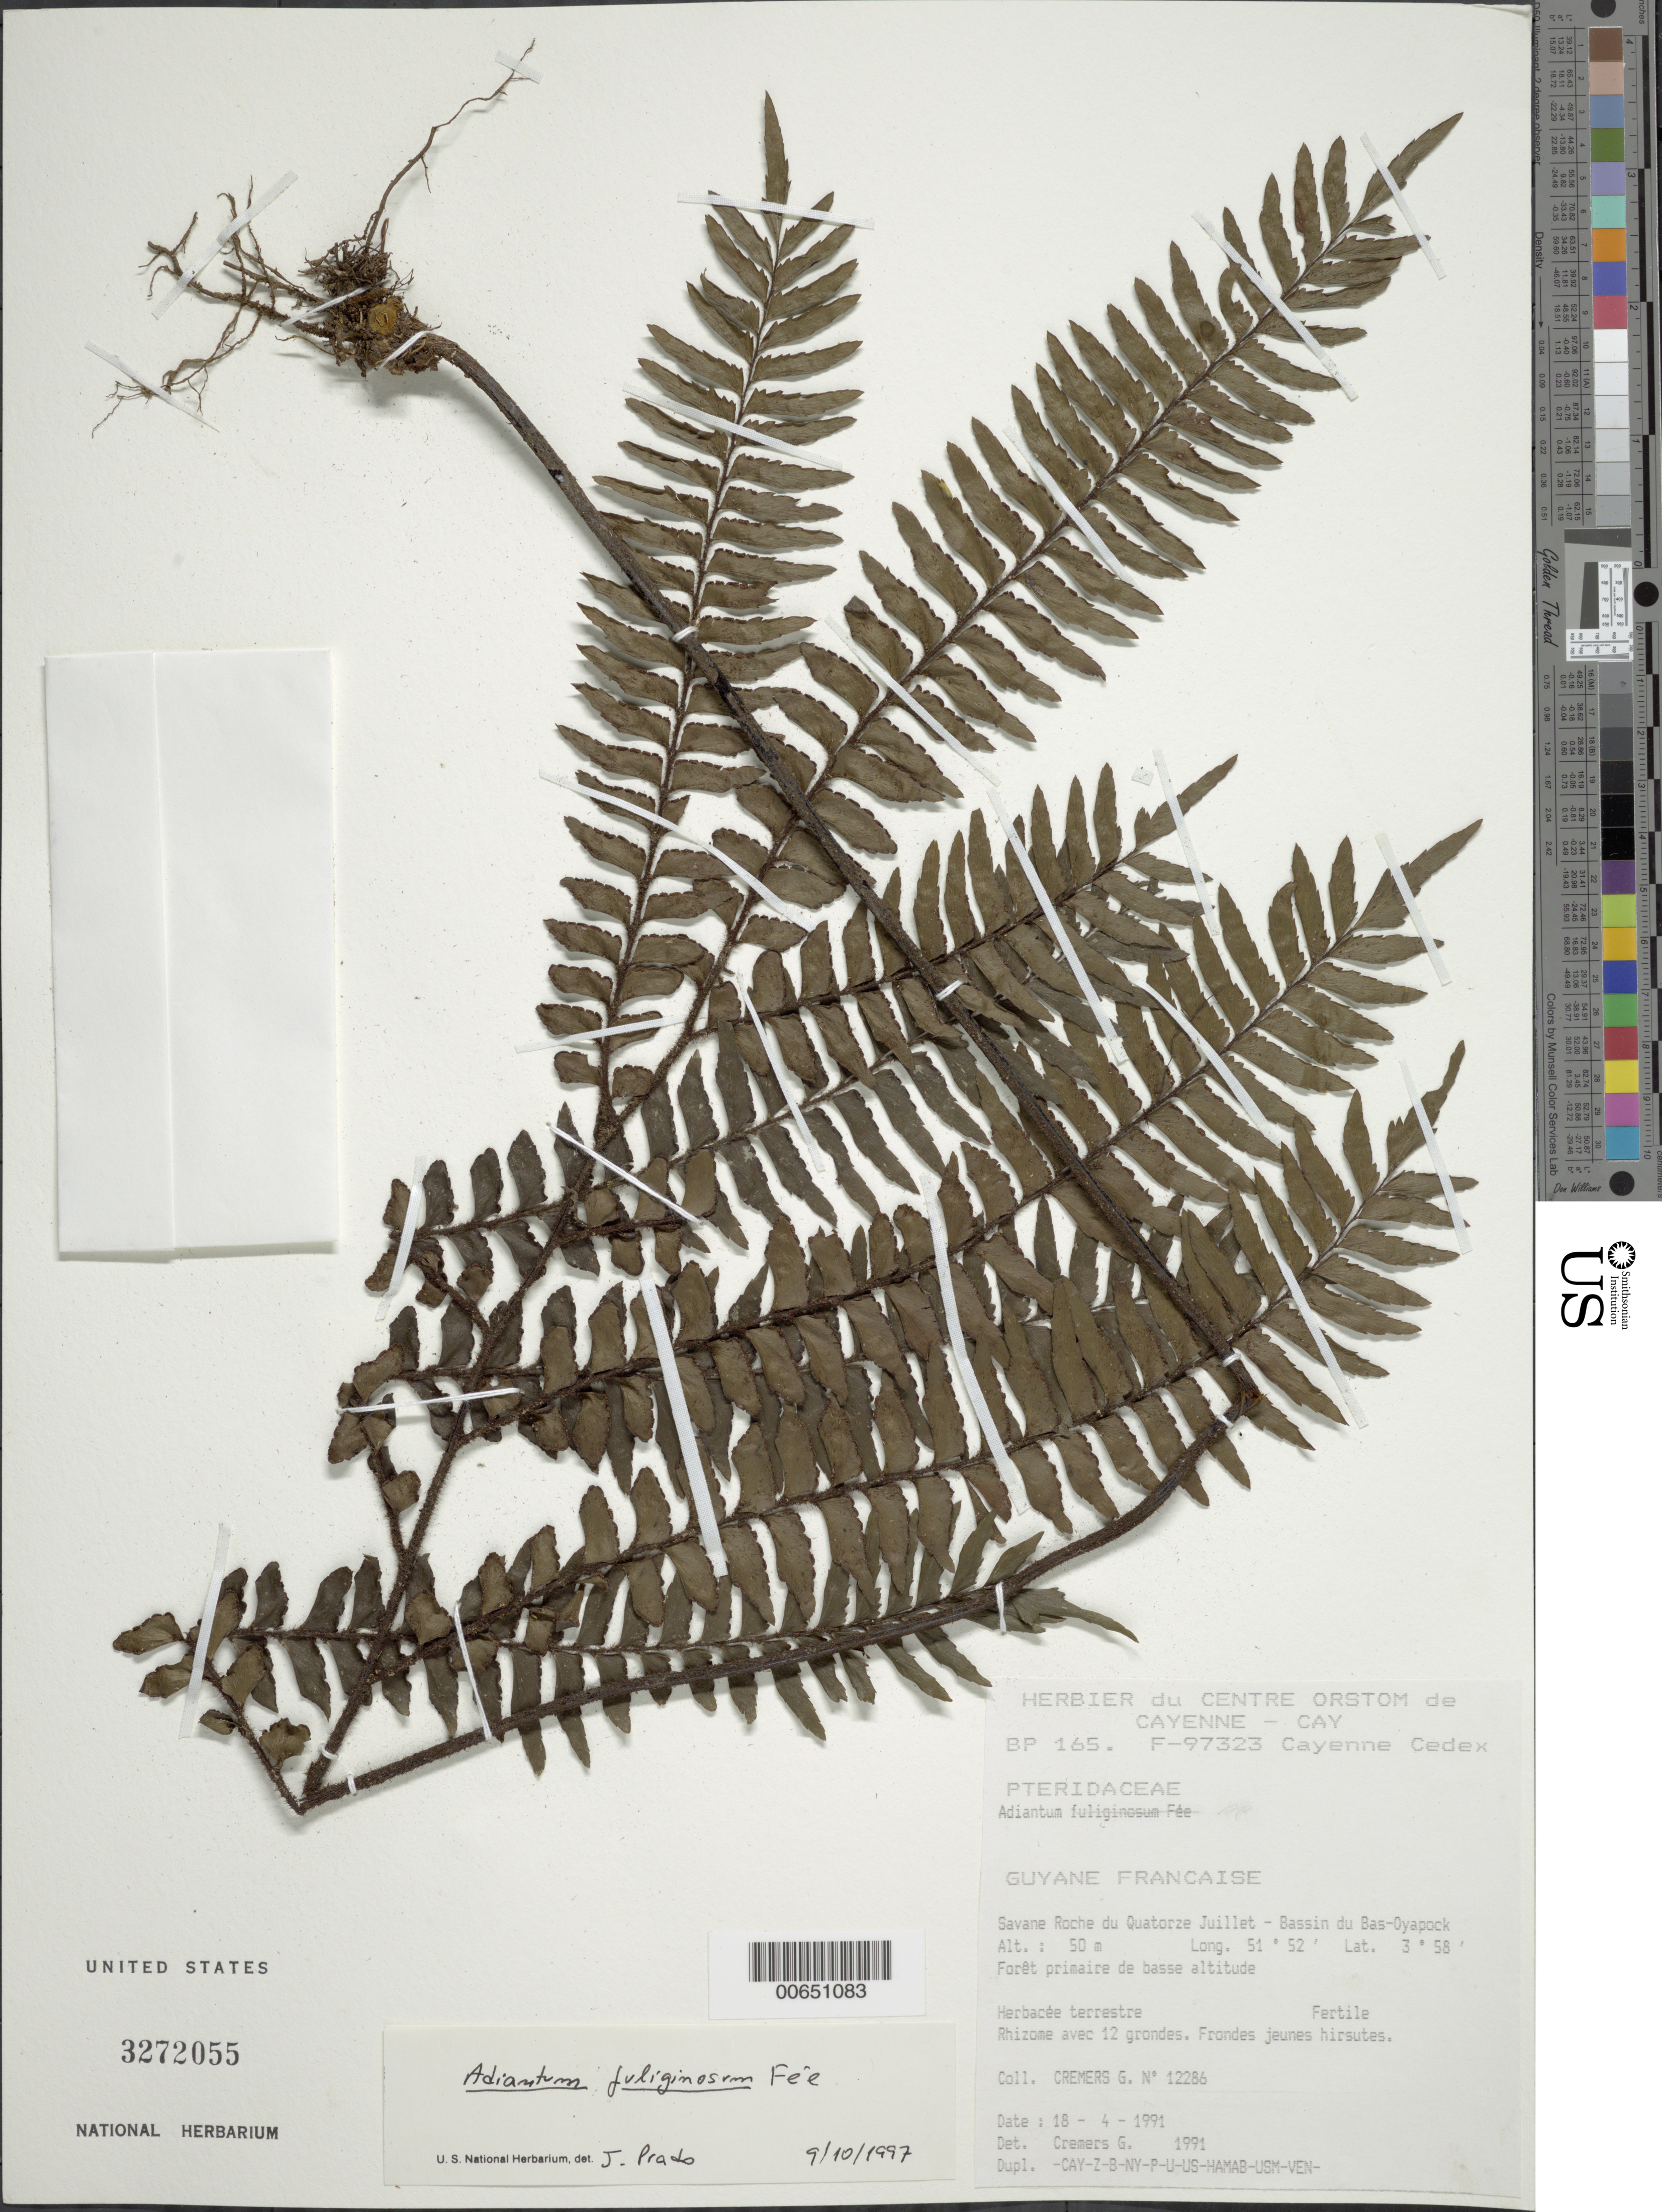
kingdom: Plantae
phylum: Tracheophyta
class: Polypodiopsida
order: Polypodiales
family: Pteridaceae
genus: Adiantum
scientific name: Adiantum fuliginosum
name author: Fée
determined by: Prate, J.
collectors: G. Cremers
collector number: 12286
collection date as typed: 18-Apr-91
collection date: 1991-04-18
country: French Guiana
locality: Savane Roche du Quatorze Juillet, Bassin du Bas-Oyapock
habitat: Foret primaire de basse altitude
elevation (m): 50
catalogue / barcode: US 3272055